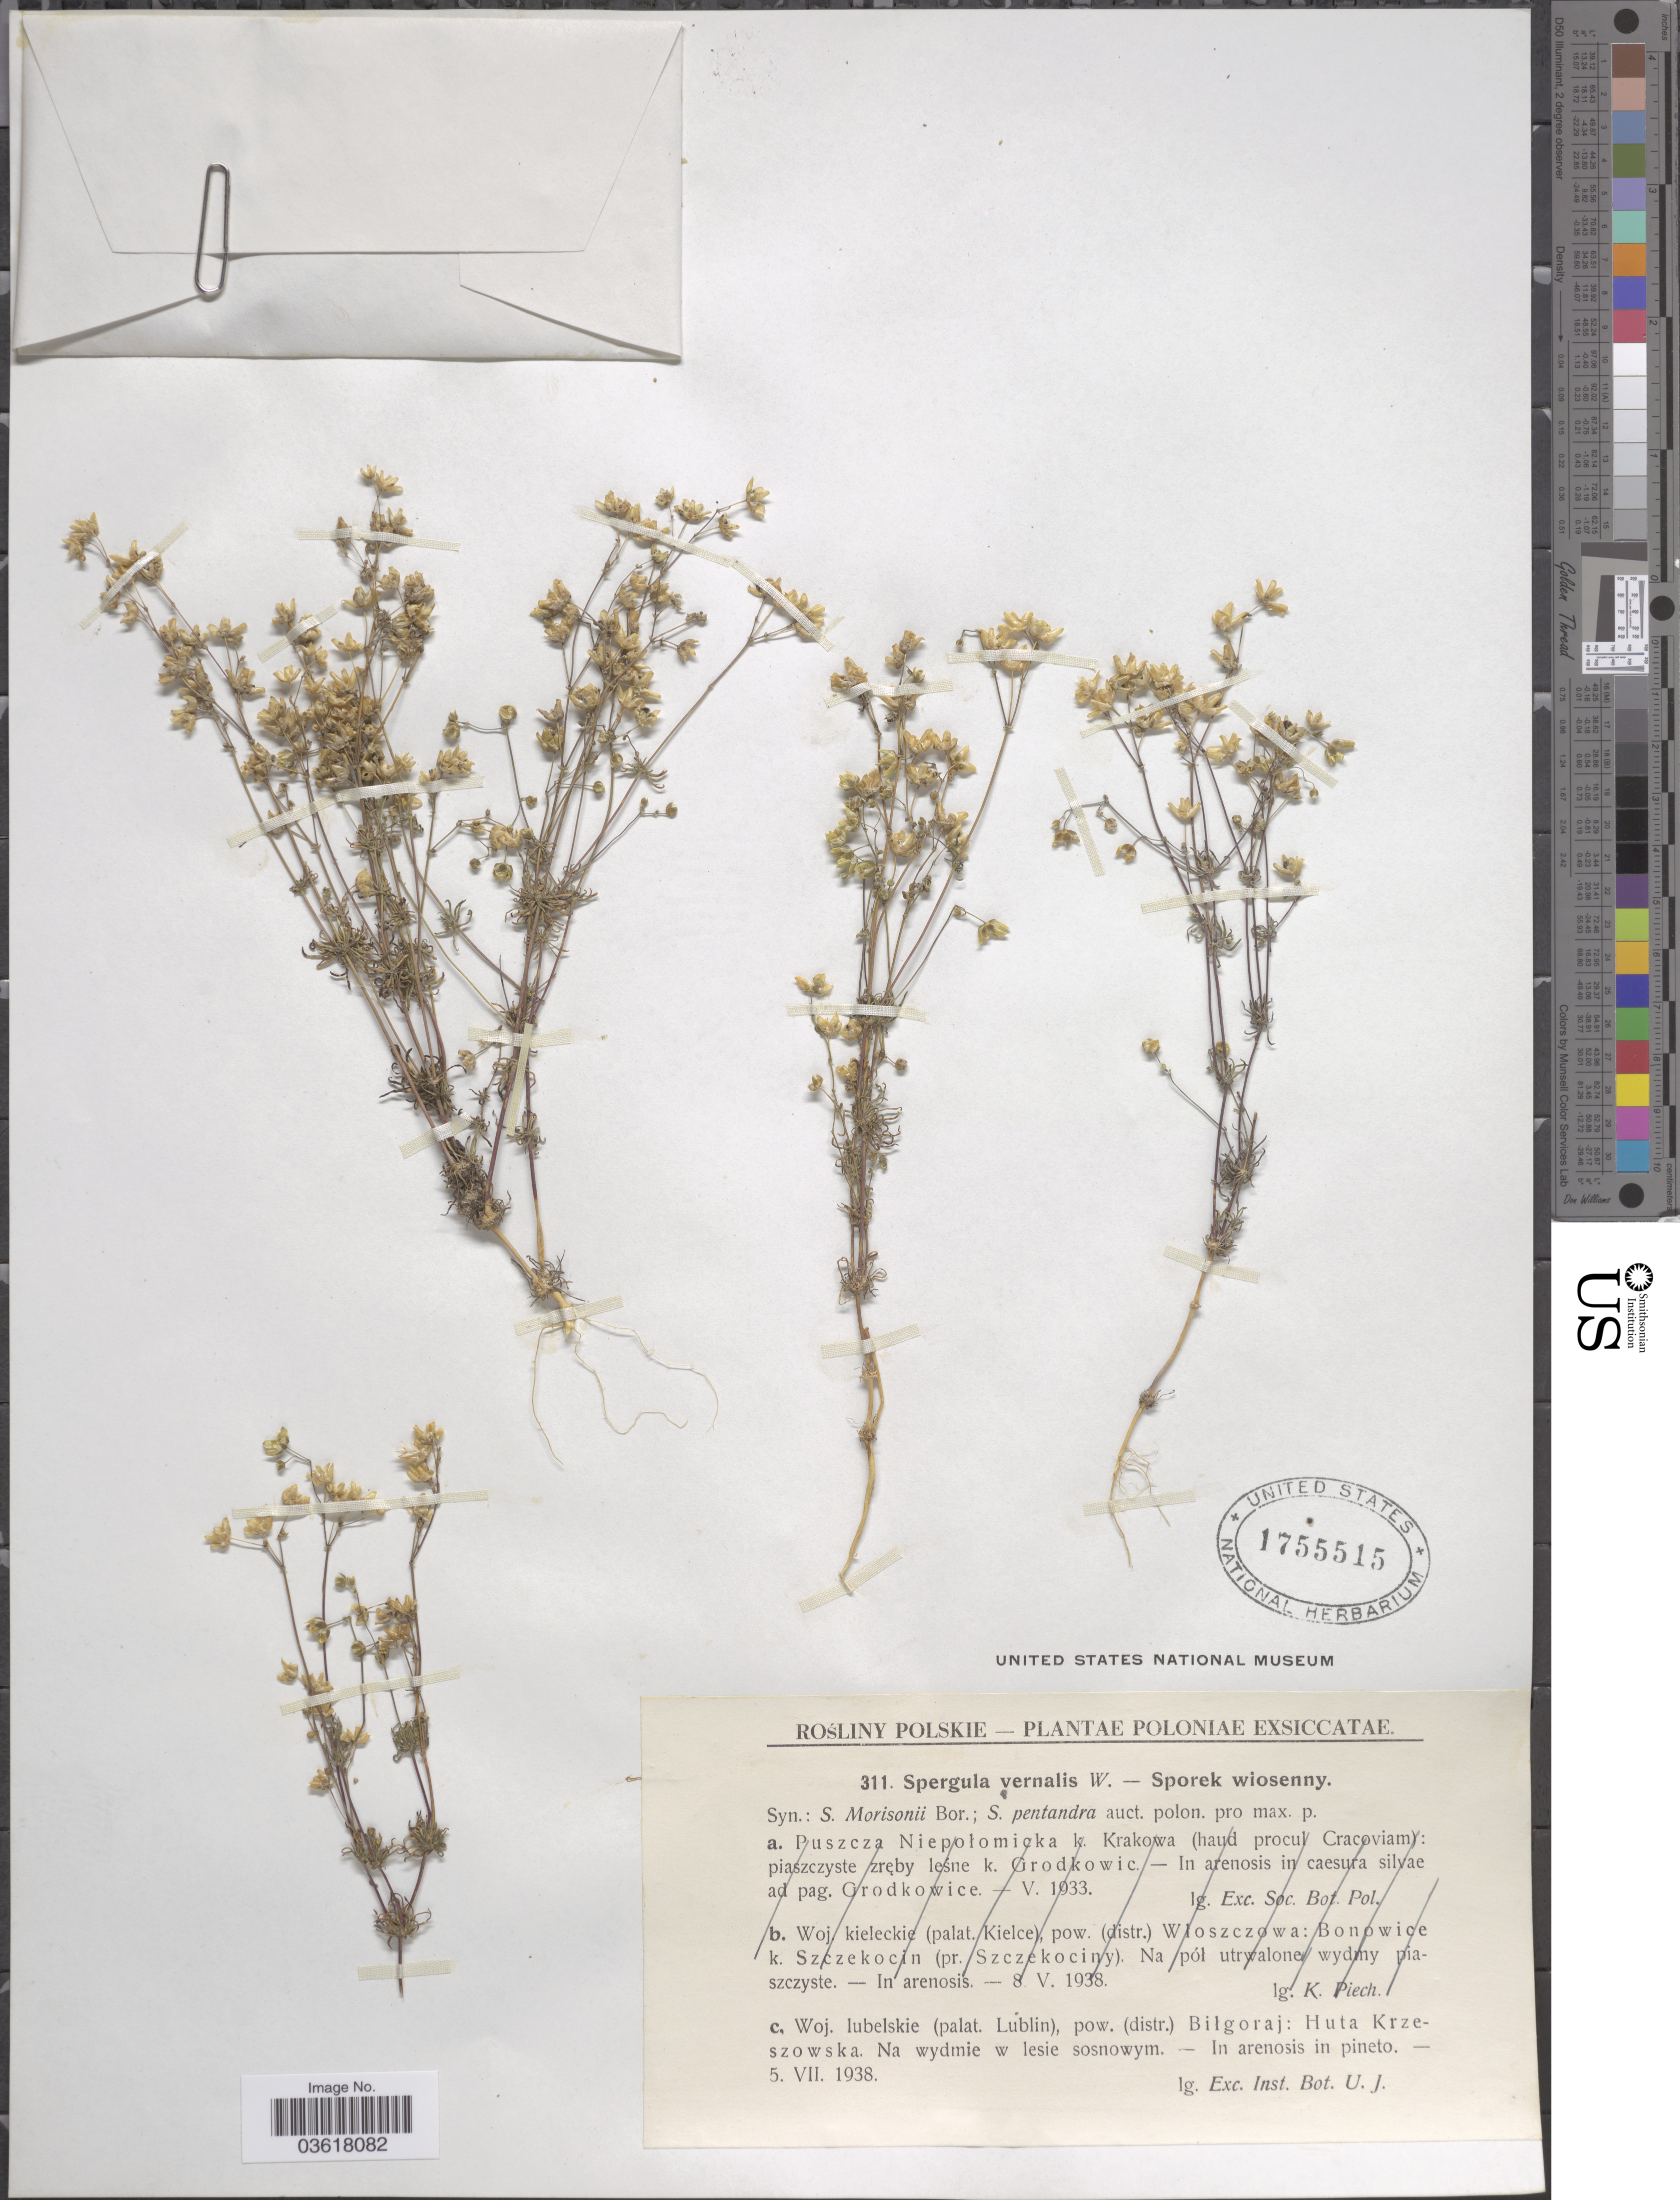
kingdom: Plantae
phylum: Tracheophyta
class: Magnoliopsida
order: Caryophyllales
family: Caryophyllaceae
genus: Spergula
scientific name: Spergula vernalis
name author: Willd.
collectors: ex Inst. Bot. UJ.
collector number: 311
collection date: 1938-07-05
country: Poland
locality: Woj. lubelskie (palat. Lublin), pow. (distr.) Biłgoraj: Huta Krzeszowska.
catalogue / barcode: US 1755515